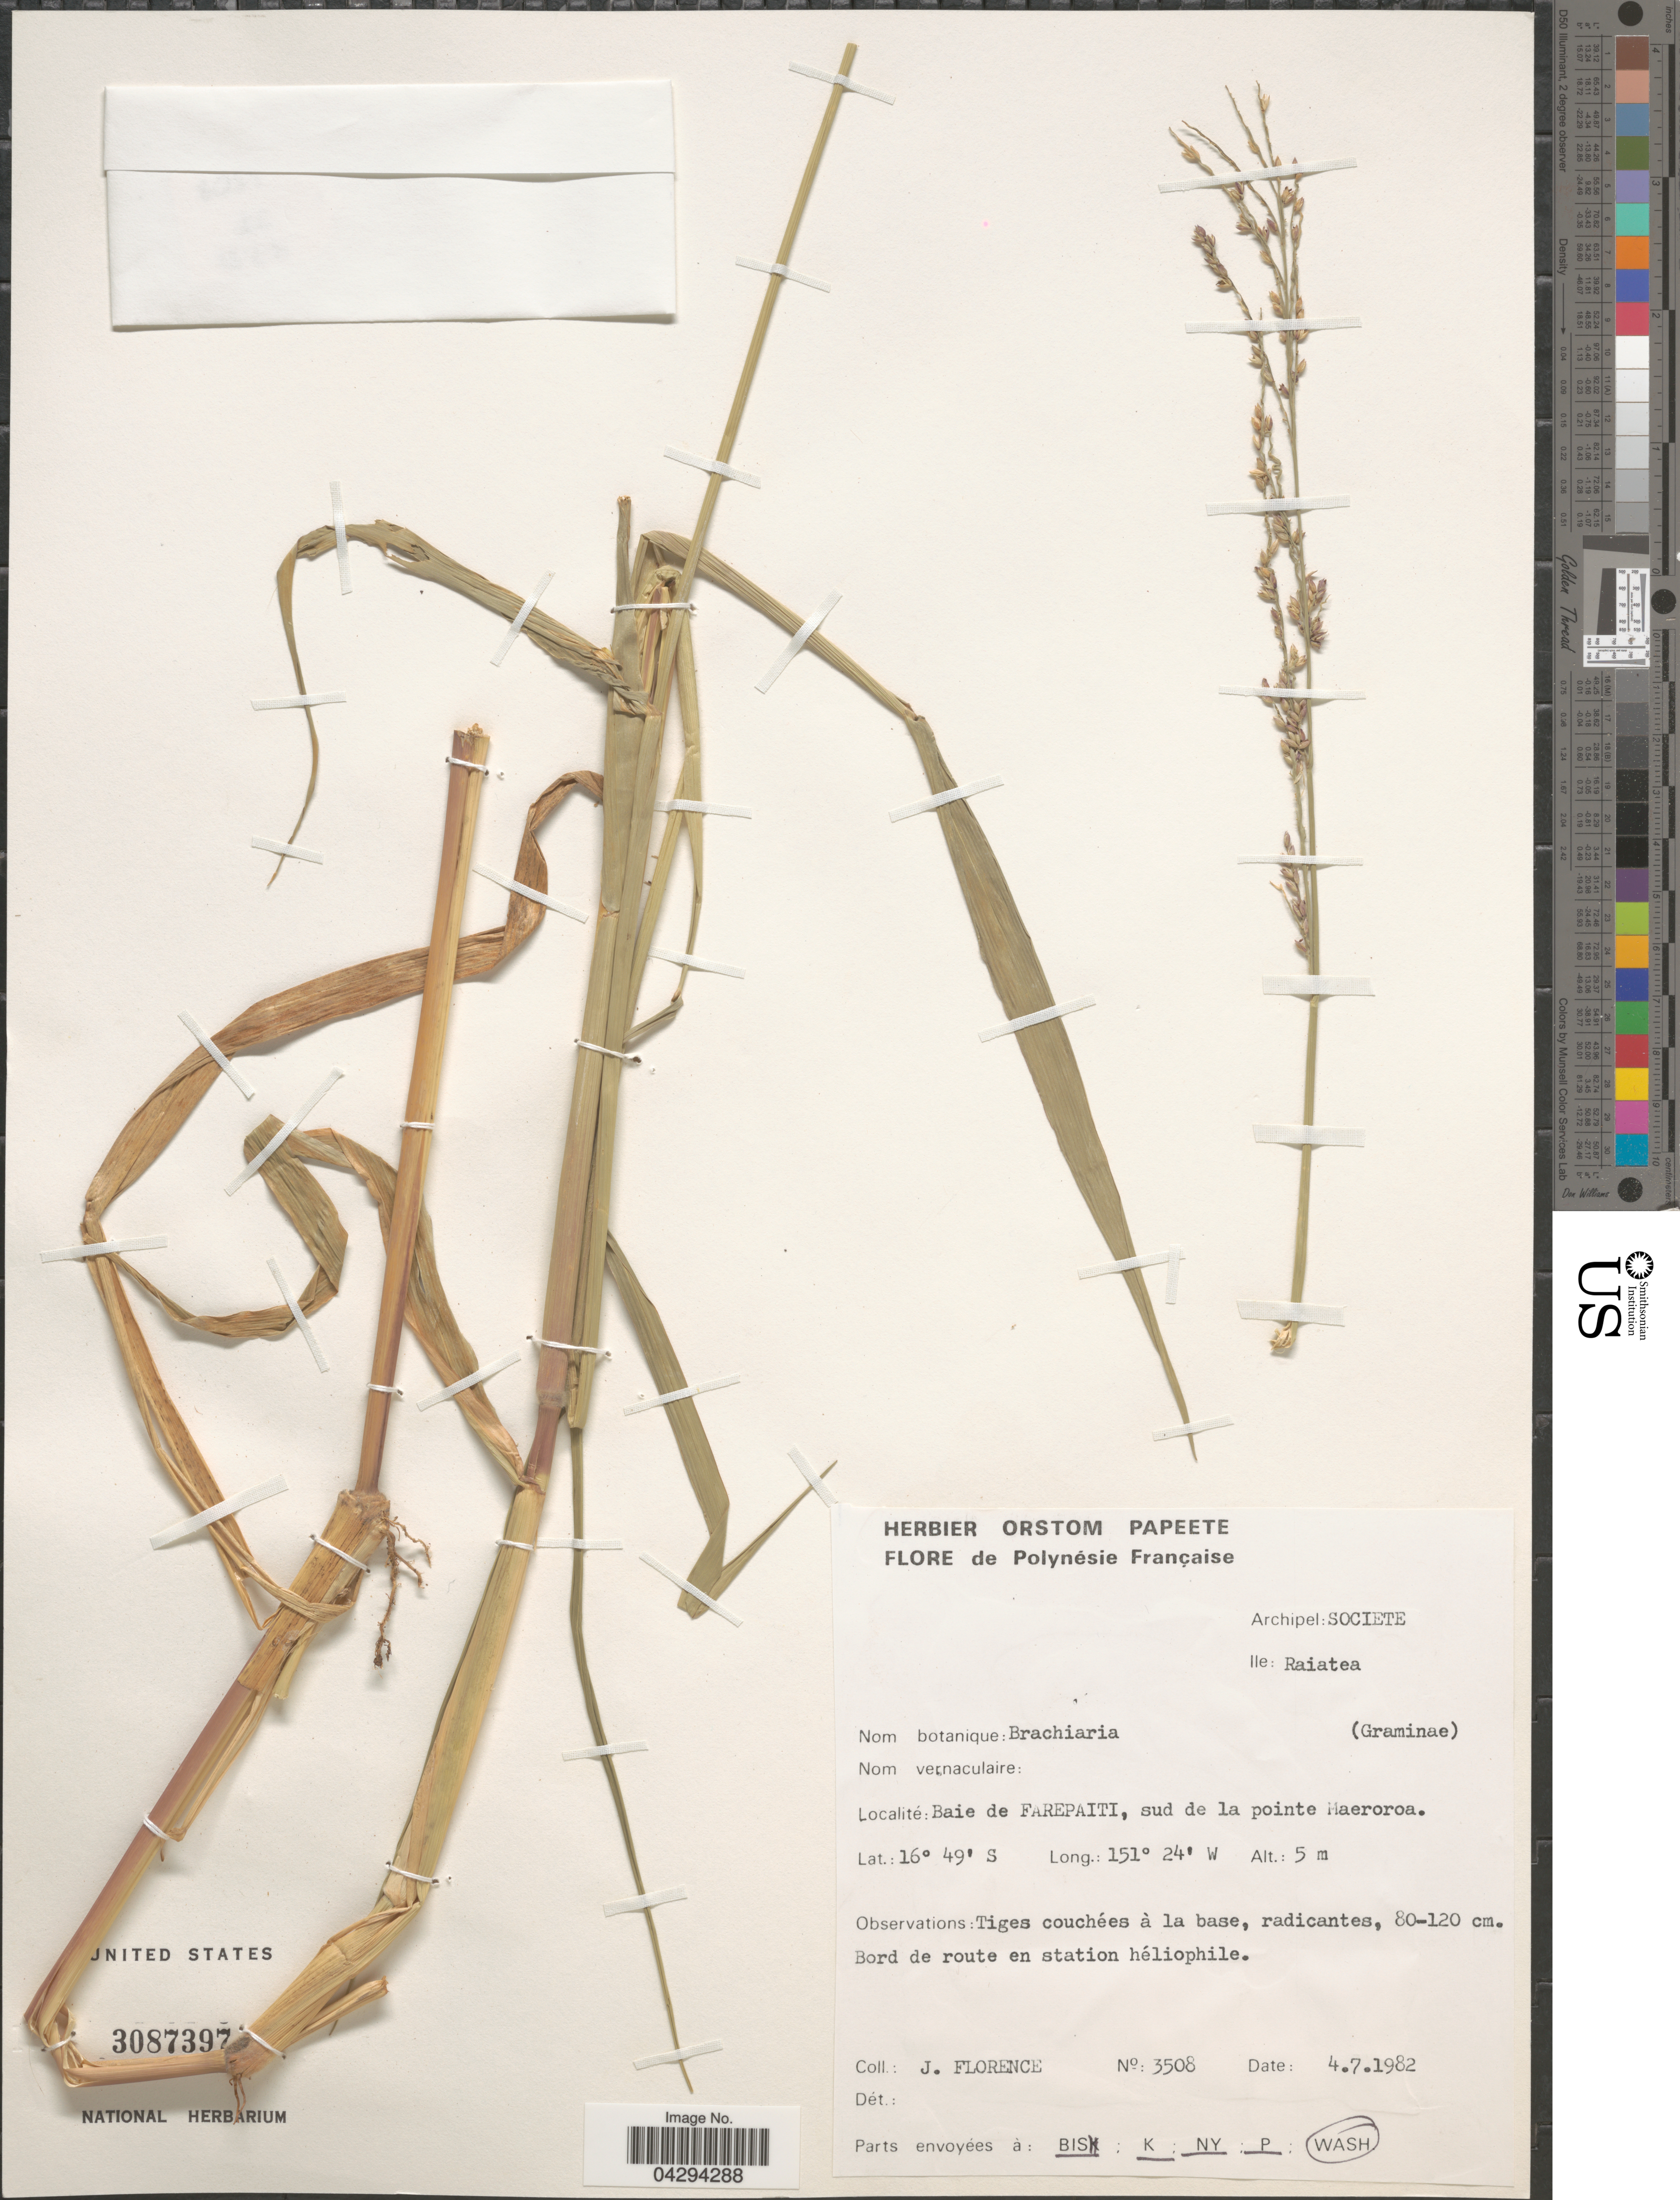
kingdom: Plantae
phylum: Tracheophyta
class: Liliopsida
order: Poales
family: Poaceae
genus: Urochloa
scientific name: Urochloa sp.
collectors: J. Florence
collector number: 3508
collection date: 1982-07-04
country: French Polynesia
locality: Polynésie Française. Archipel: Societe. Ile: Raiatea. Baie de Farepaiti, sud de la pointe Haeroroa.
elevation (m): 5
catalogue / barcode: US 3087397